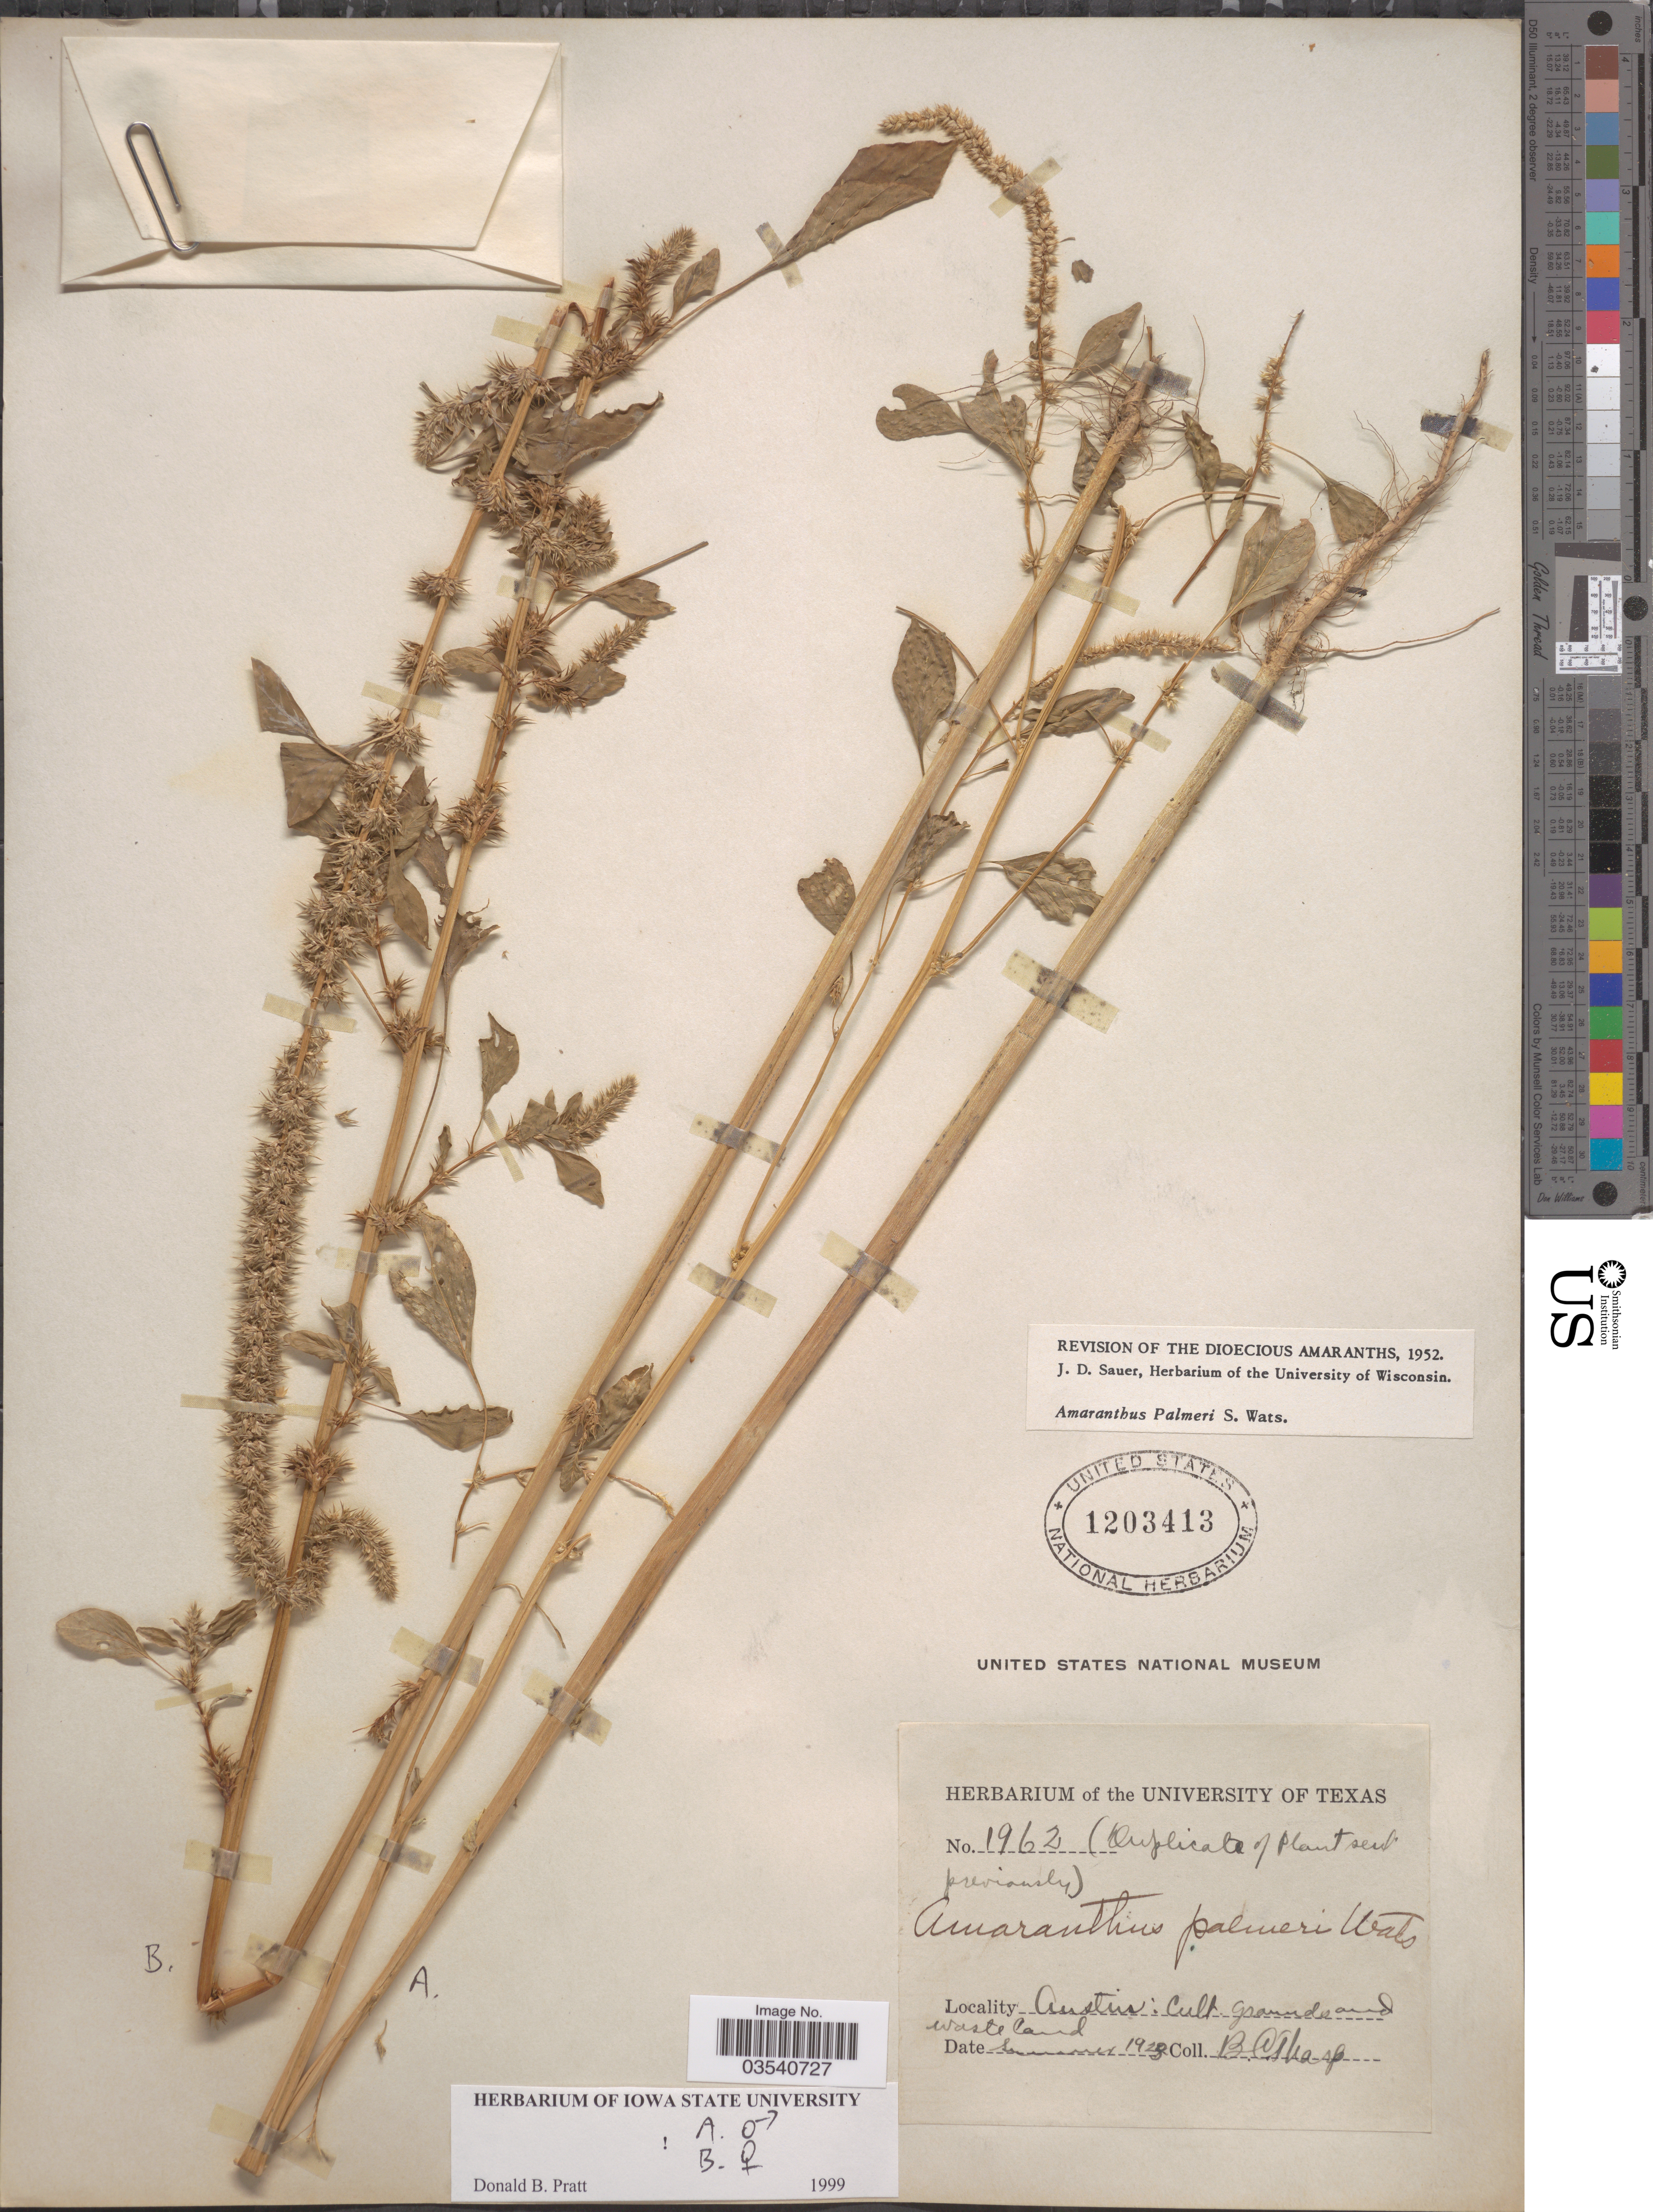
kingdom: Plantae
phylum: Tracheophyta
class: Magnoliopsida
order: Caryophyllales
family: Amaranthaceae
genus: Amaranthus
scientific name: Amaranthus palmeri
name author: S. Watson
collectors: B. C. Tharp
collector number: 1962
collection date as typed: Summer 1923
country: United States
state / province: Texas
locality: Austin.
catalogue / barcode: US 1203413